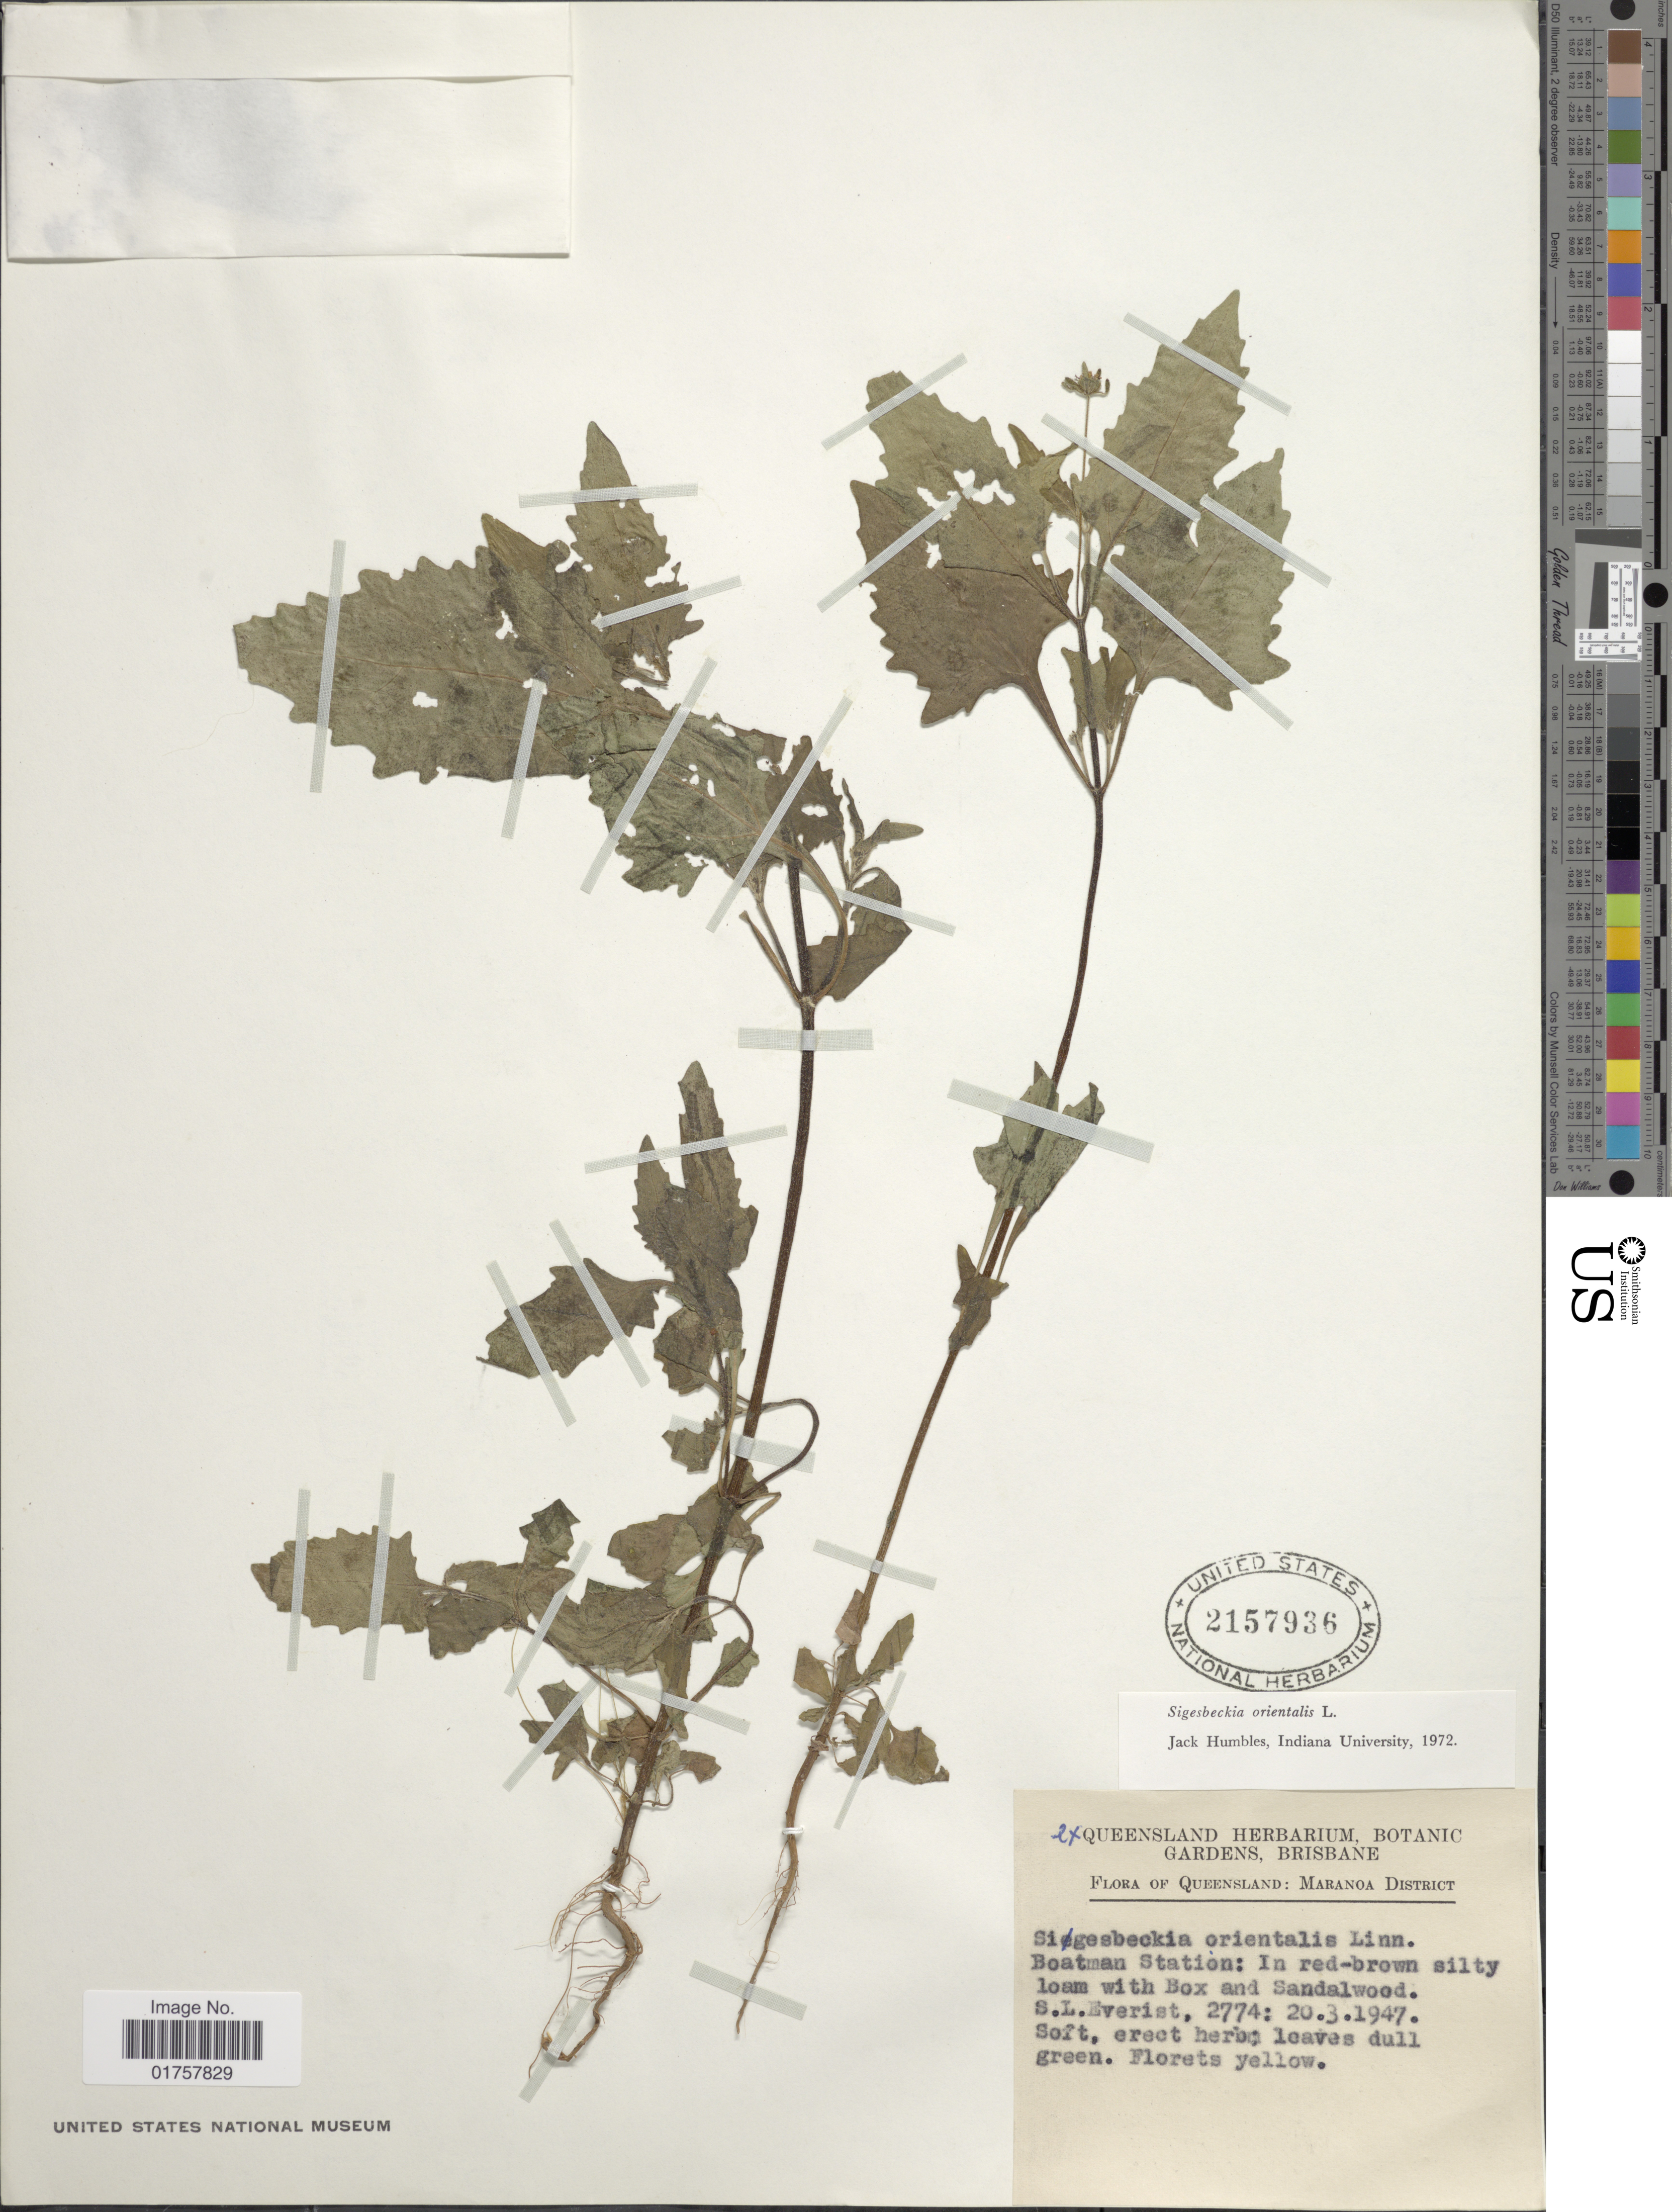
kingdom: Plantae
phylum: Tracheophyta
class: Magnoliopsida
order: Asterales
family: Asteraceae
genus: Sigesbeckia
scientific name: Sigesbeckia orientalis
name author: L.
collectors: S. Everist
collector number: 2774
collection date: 1947-03-20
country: Australia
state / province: Queensland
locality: Maranoa District, Boatman Station: In red-brown silty loam with Box and Sandalwood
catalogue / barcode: US 2157936